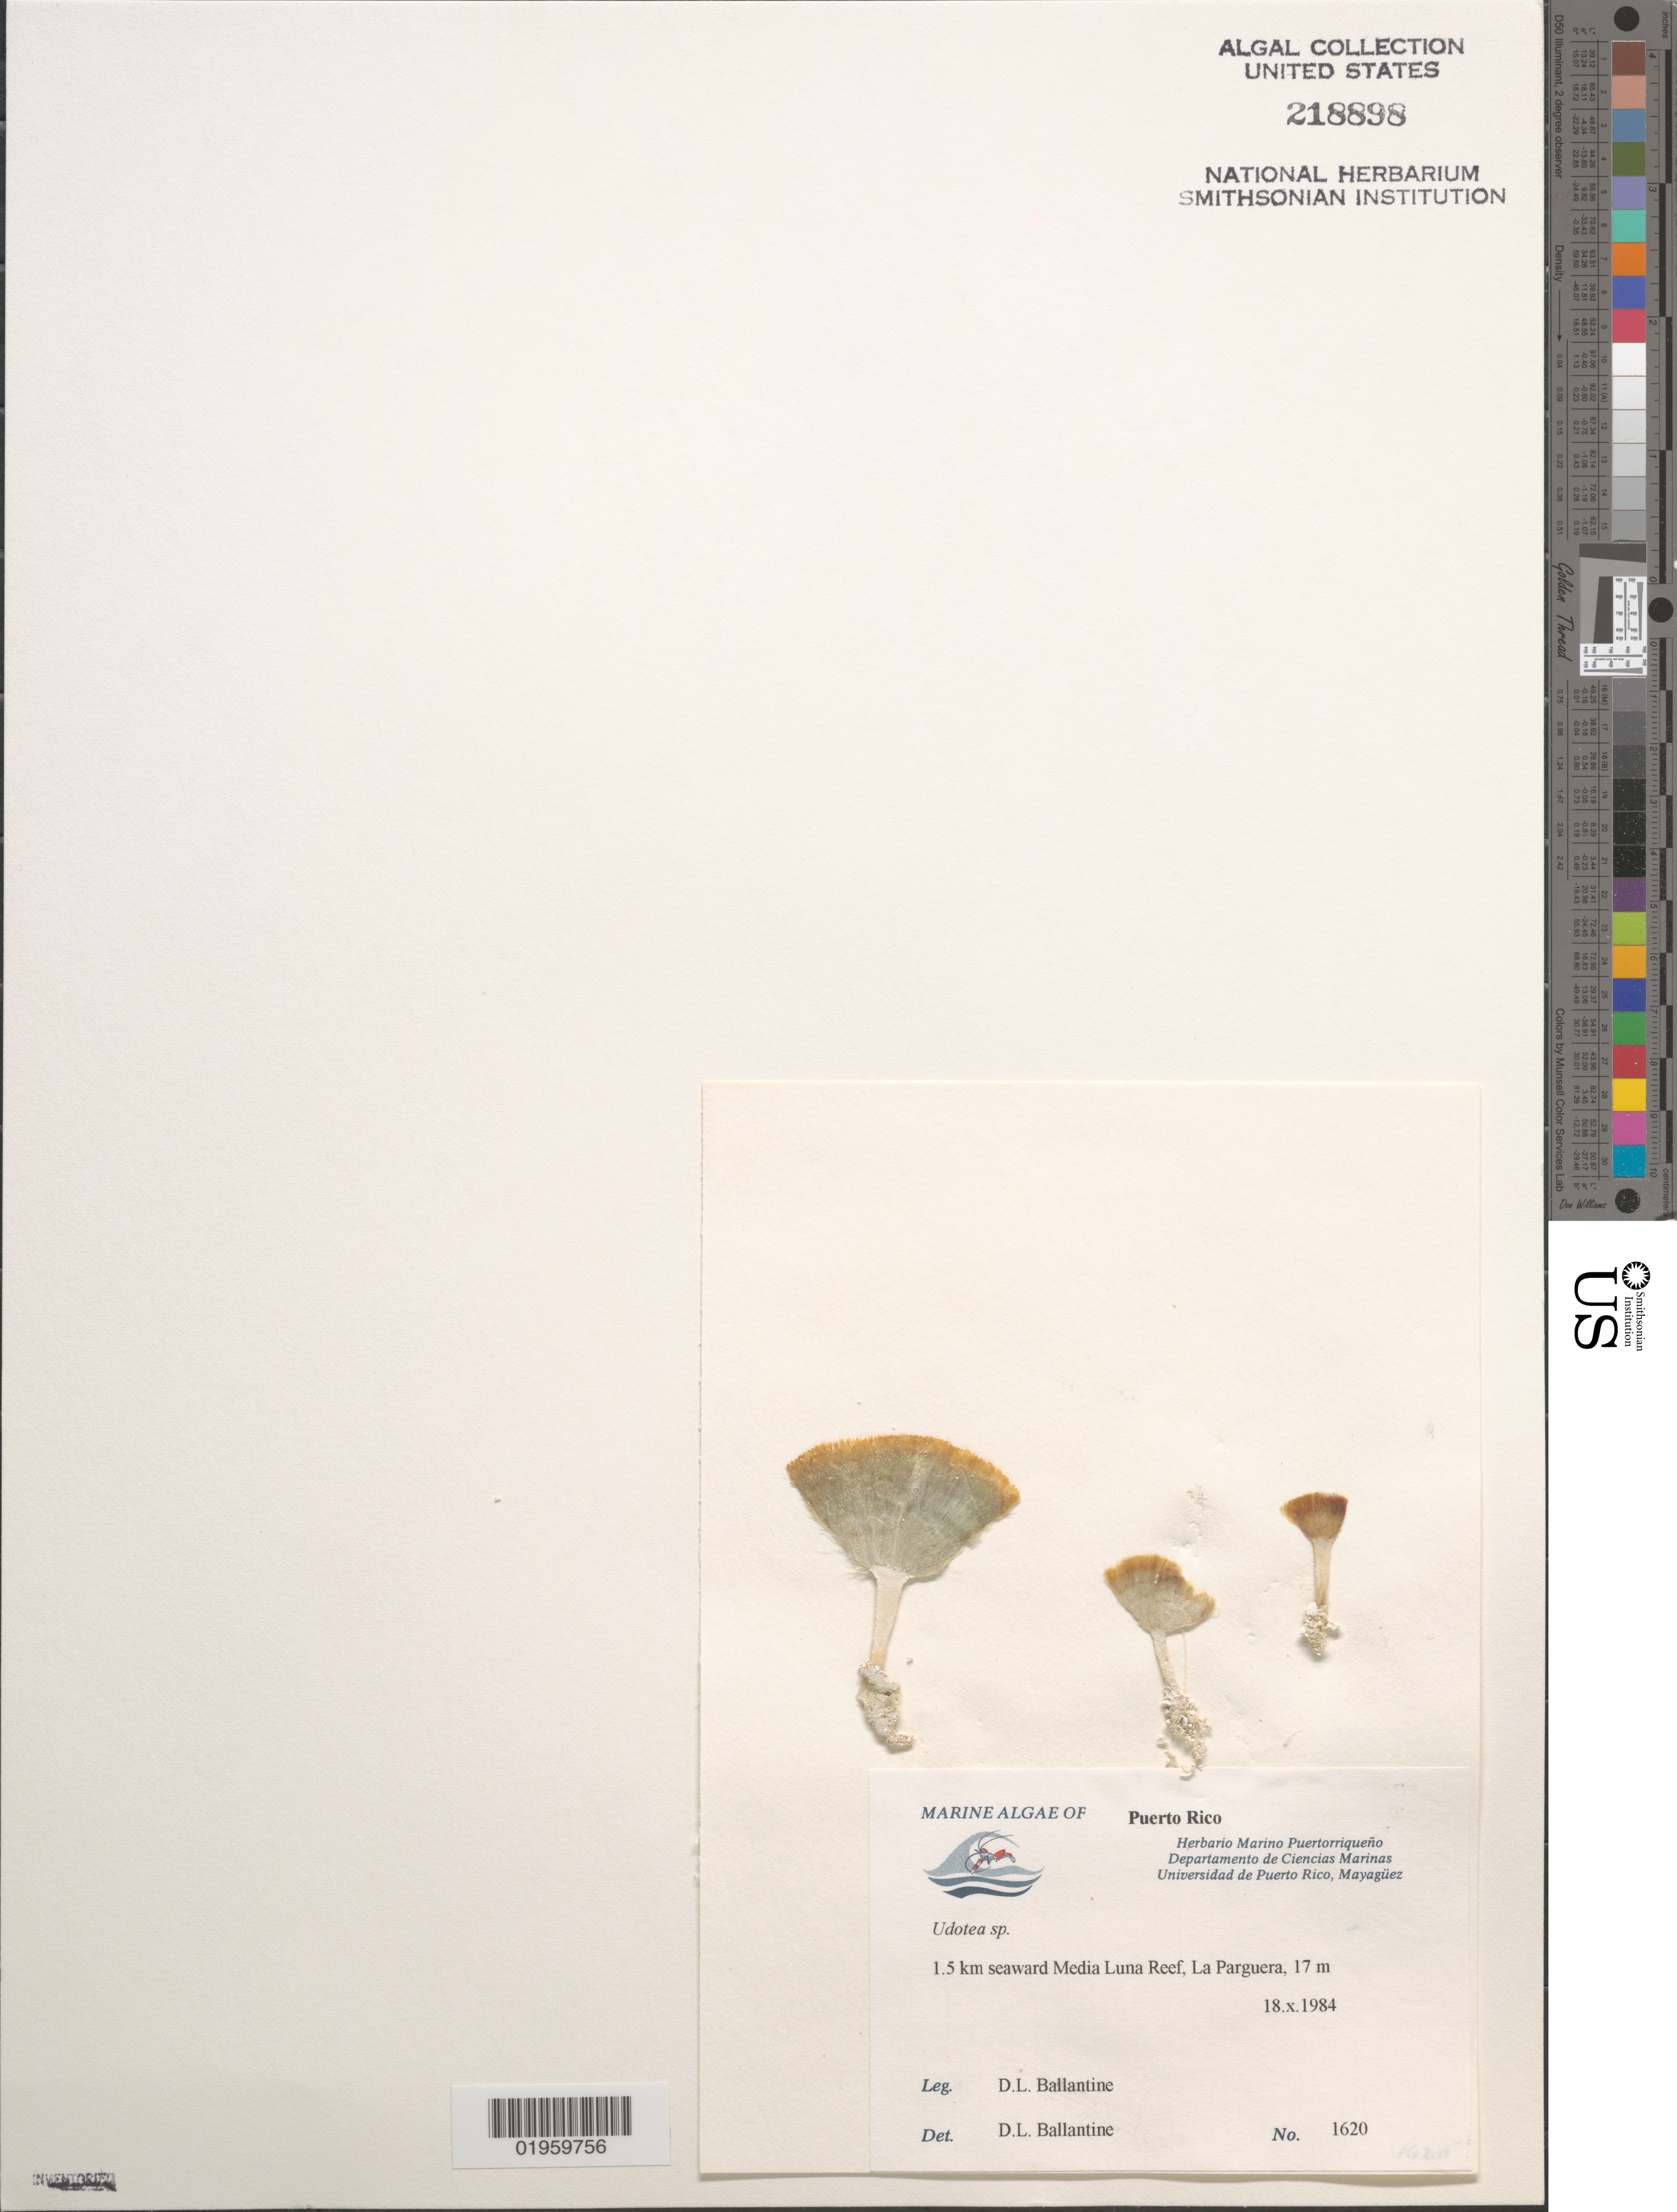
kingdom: Plantae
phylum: Chlorophyta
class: Ulvophyceae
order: Bryopsidales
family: Udoteaceae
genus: Udotea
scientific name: Udotea sp.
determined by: Ballantine, D. L.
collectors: D.L. Ballantine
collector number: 1620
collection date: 1984-10-18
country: Puerto Rico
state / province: Lajas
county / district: La Parguera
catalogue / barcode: US 218898